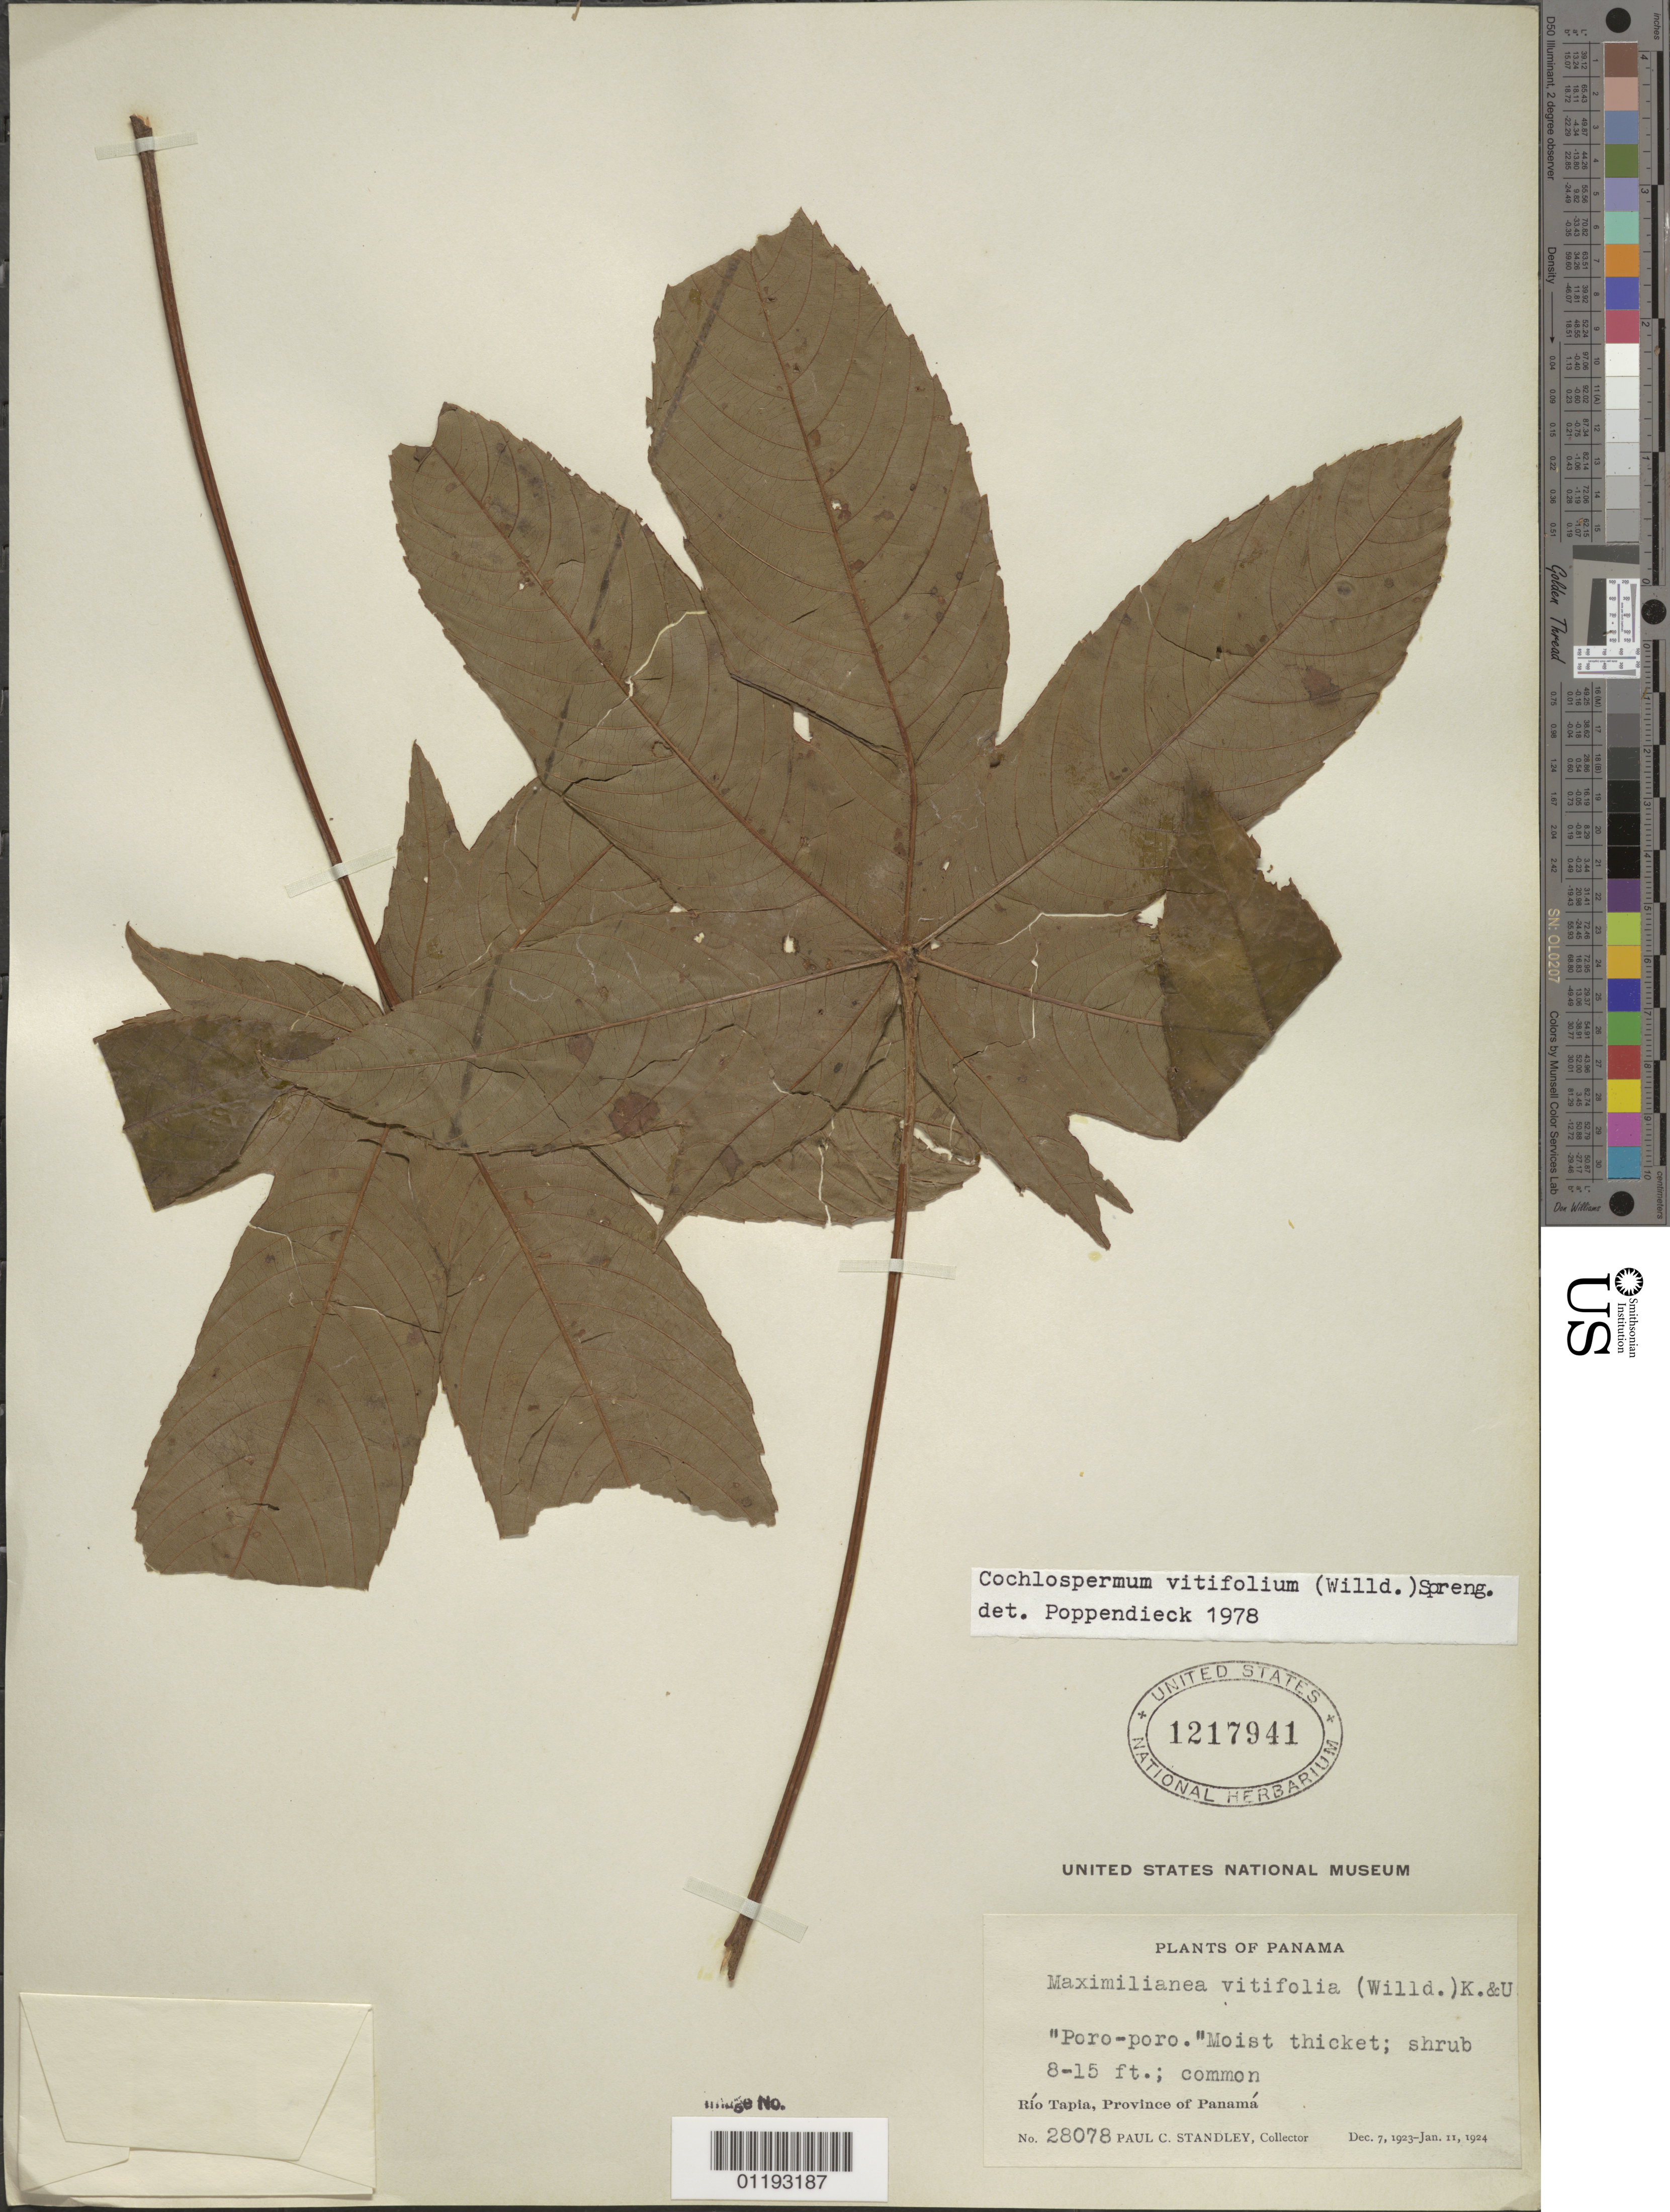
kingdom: Plantae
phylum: Tracheophyta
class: Magnoliopsida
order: Malvales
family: Cochlospermaceae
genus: Cochlospermum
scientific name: Cochlospermum vitifolium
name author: (Willd.) Spreng.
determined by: Poppendieck, H.-H., (HBG), Institut fur Allgemeine Botanik und Botanischer Garten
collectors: P. C. Standley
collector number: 28078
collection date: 1923-12-07/1924-01-11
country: Panama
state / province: Panamá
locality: Río Tapia.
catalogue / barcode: US 1217941